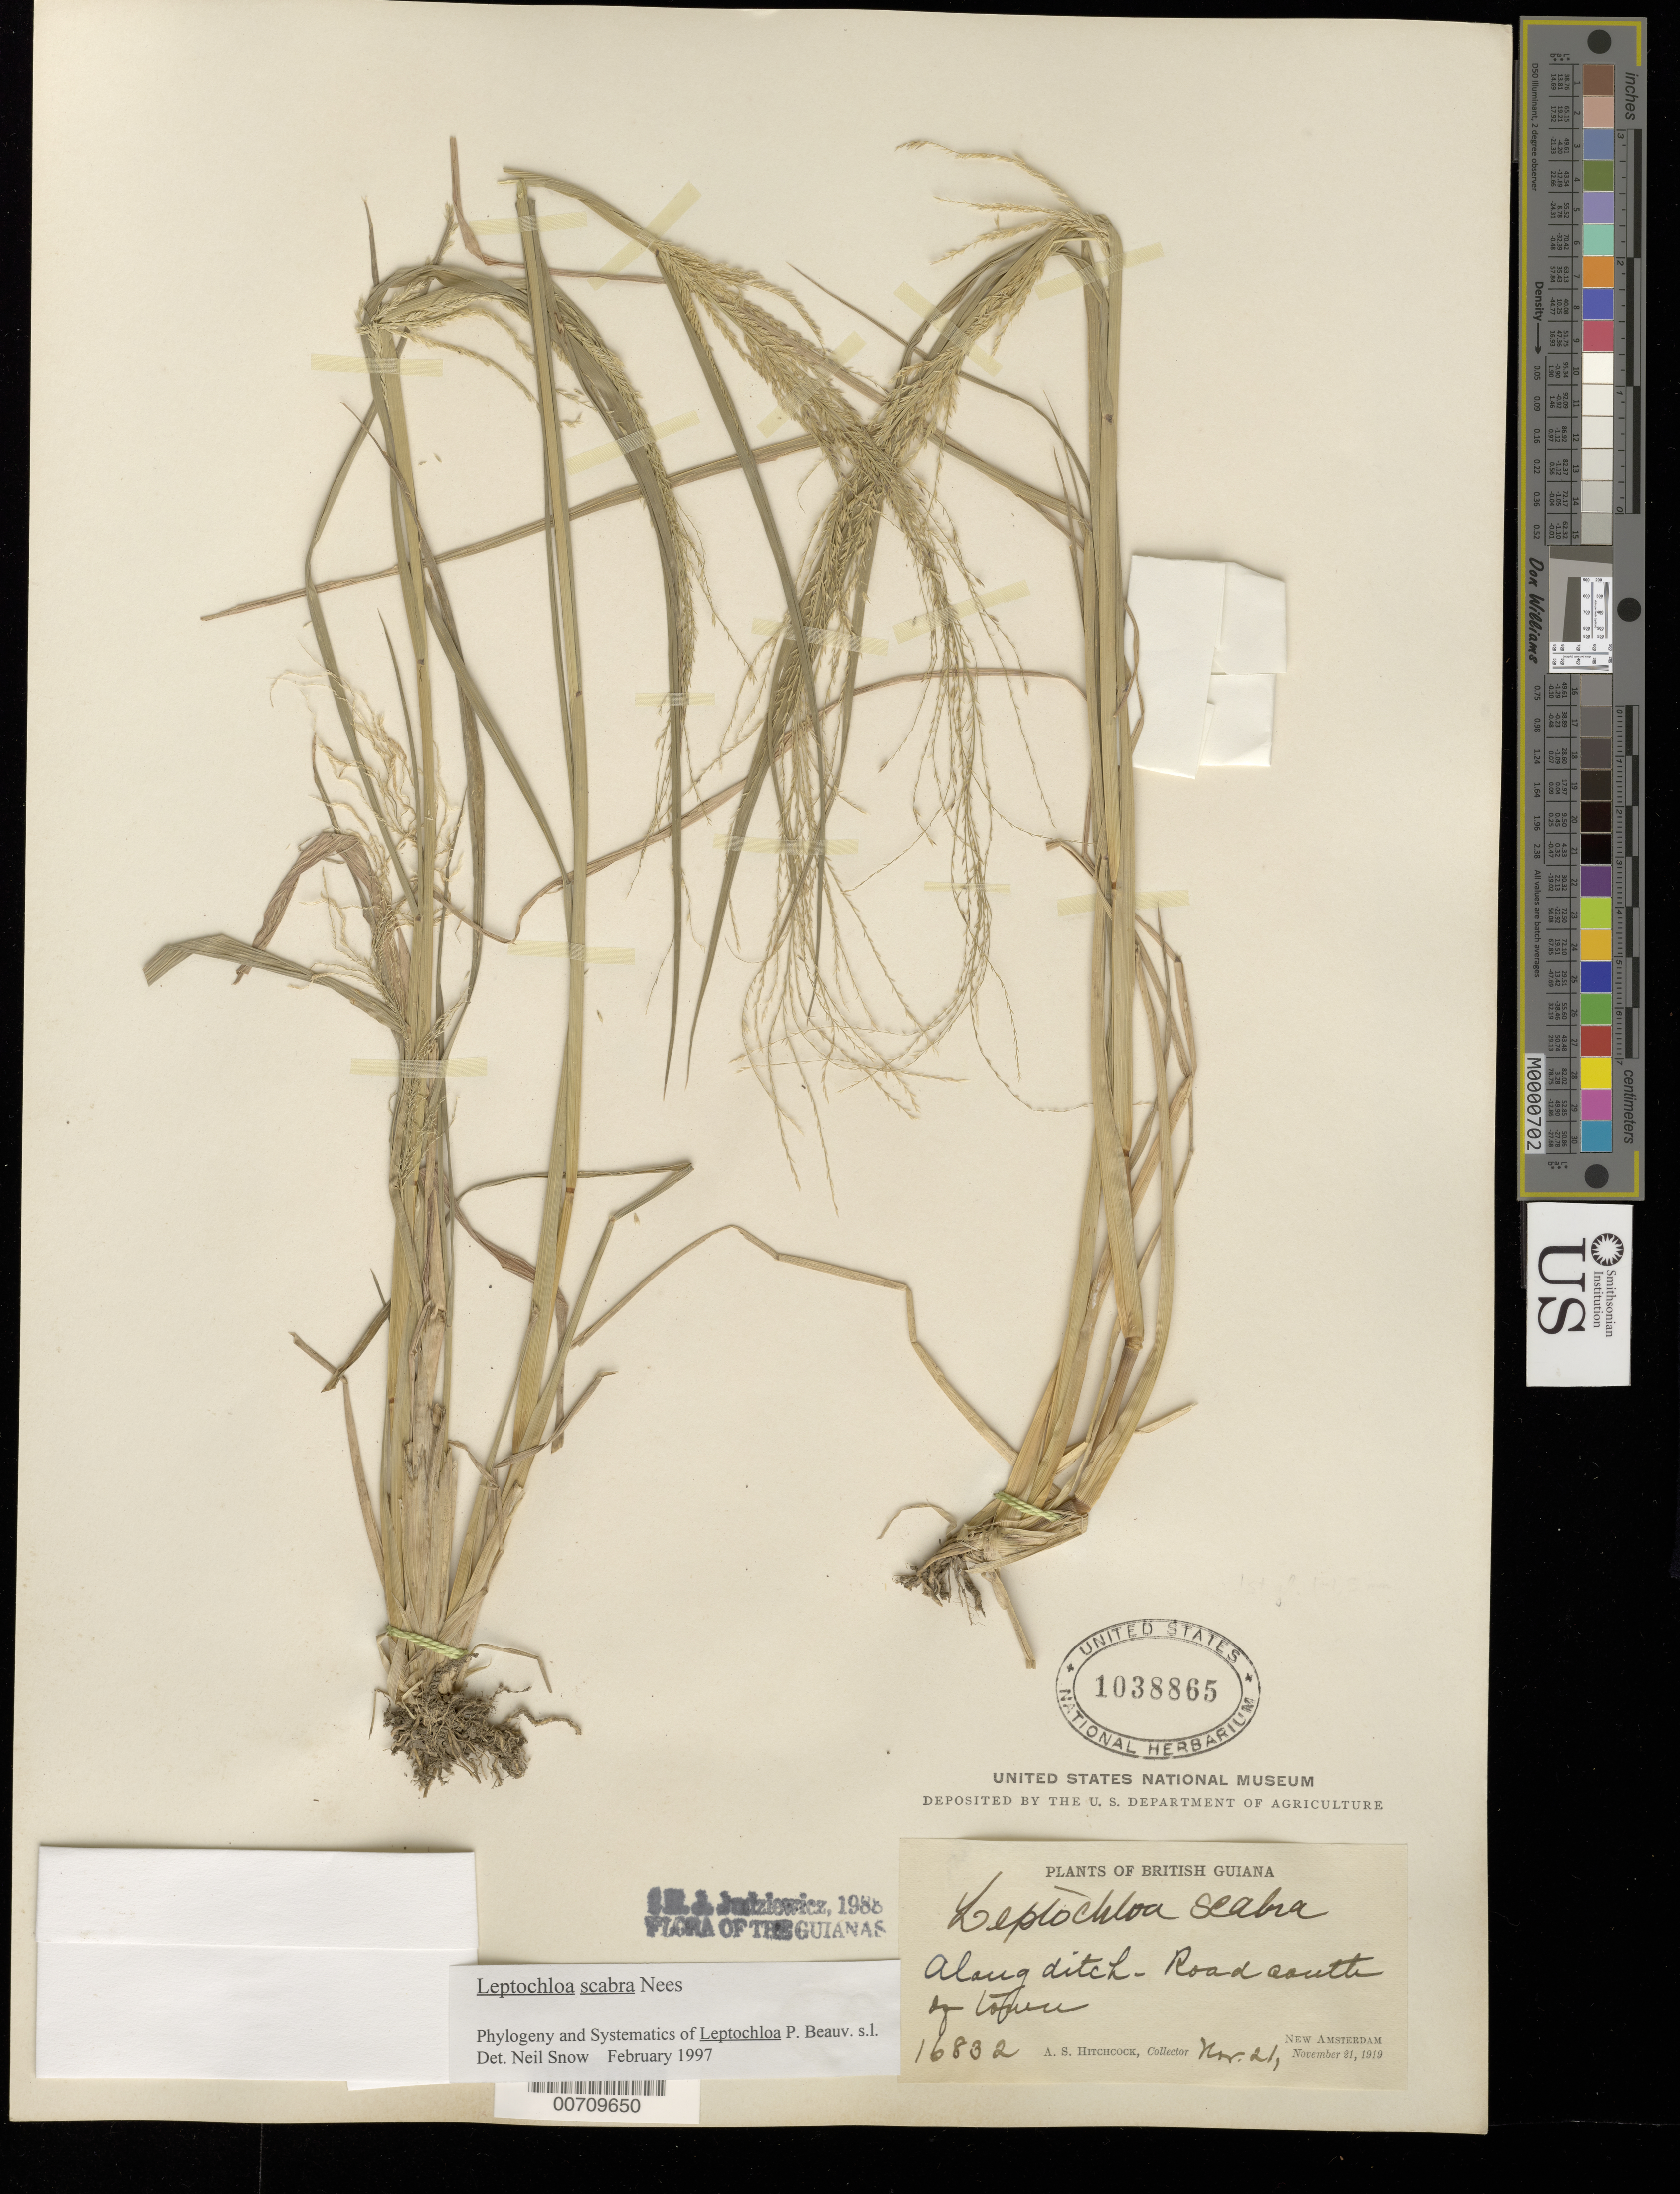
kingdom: Plantae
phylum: Tracheophyta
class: Liliopsida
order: Poales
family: Poaceae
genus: Dinebra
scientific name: Dinebra scabra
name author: (Nees) P.M. Peterson & N. Snow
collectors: A. S. Hitchcock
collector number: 16832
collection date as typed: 21-Nov-19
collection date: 1919-11-21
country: Guyana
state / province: E. Berbice-Corentyne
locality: New Amsterdam, road S of town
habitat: Along ditch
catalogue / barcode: US 1038865